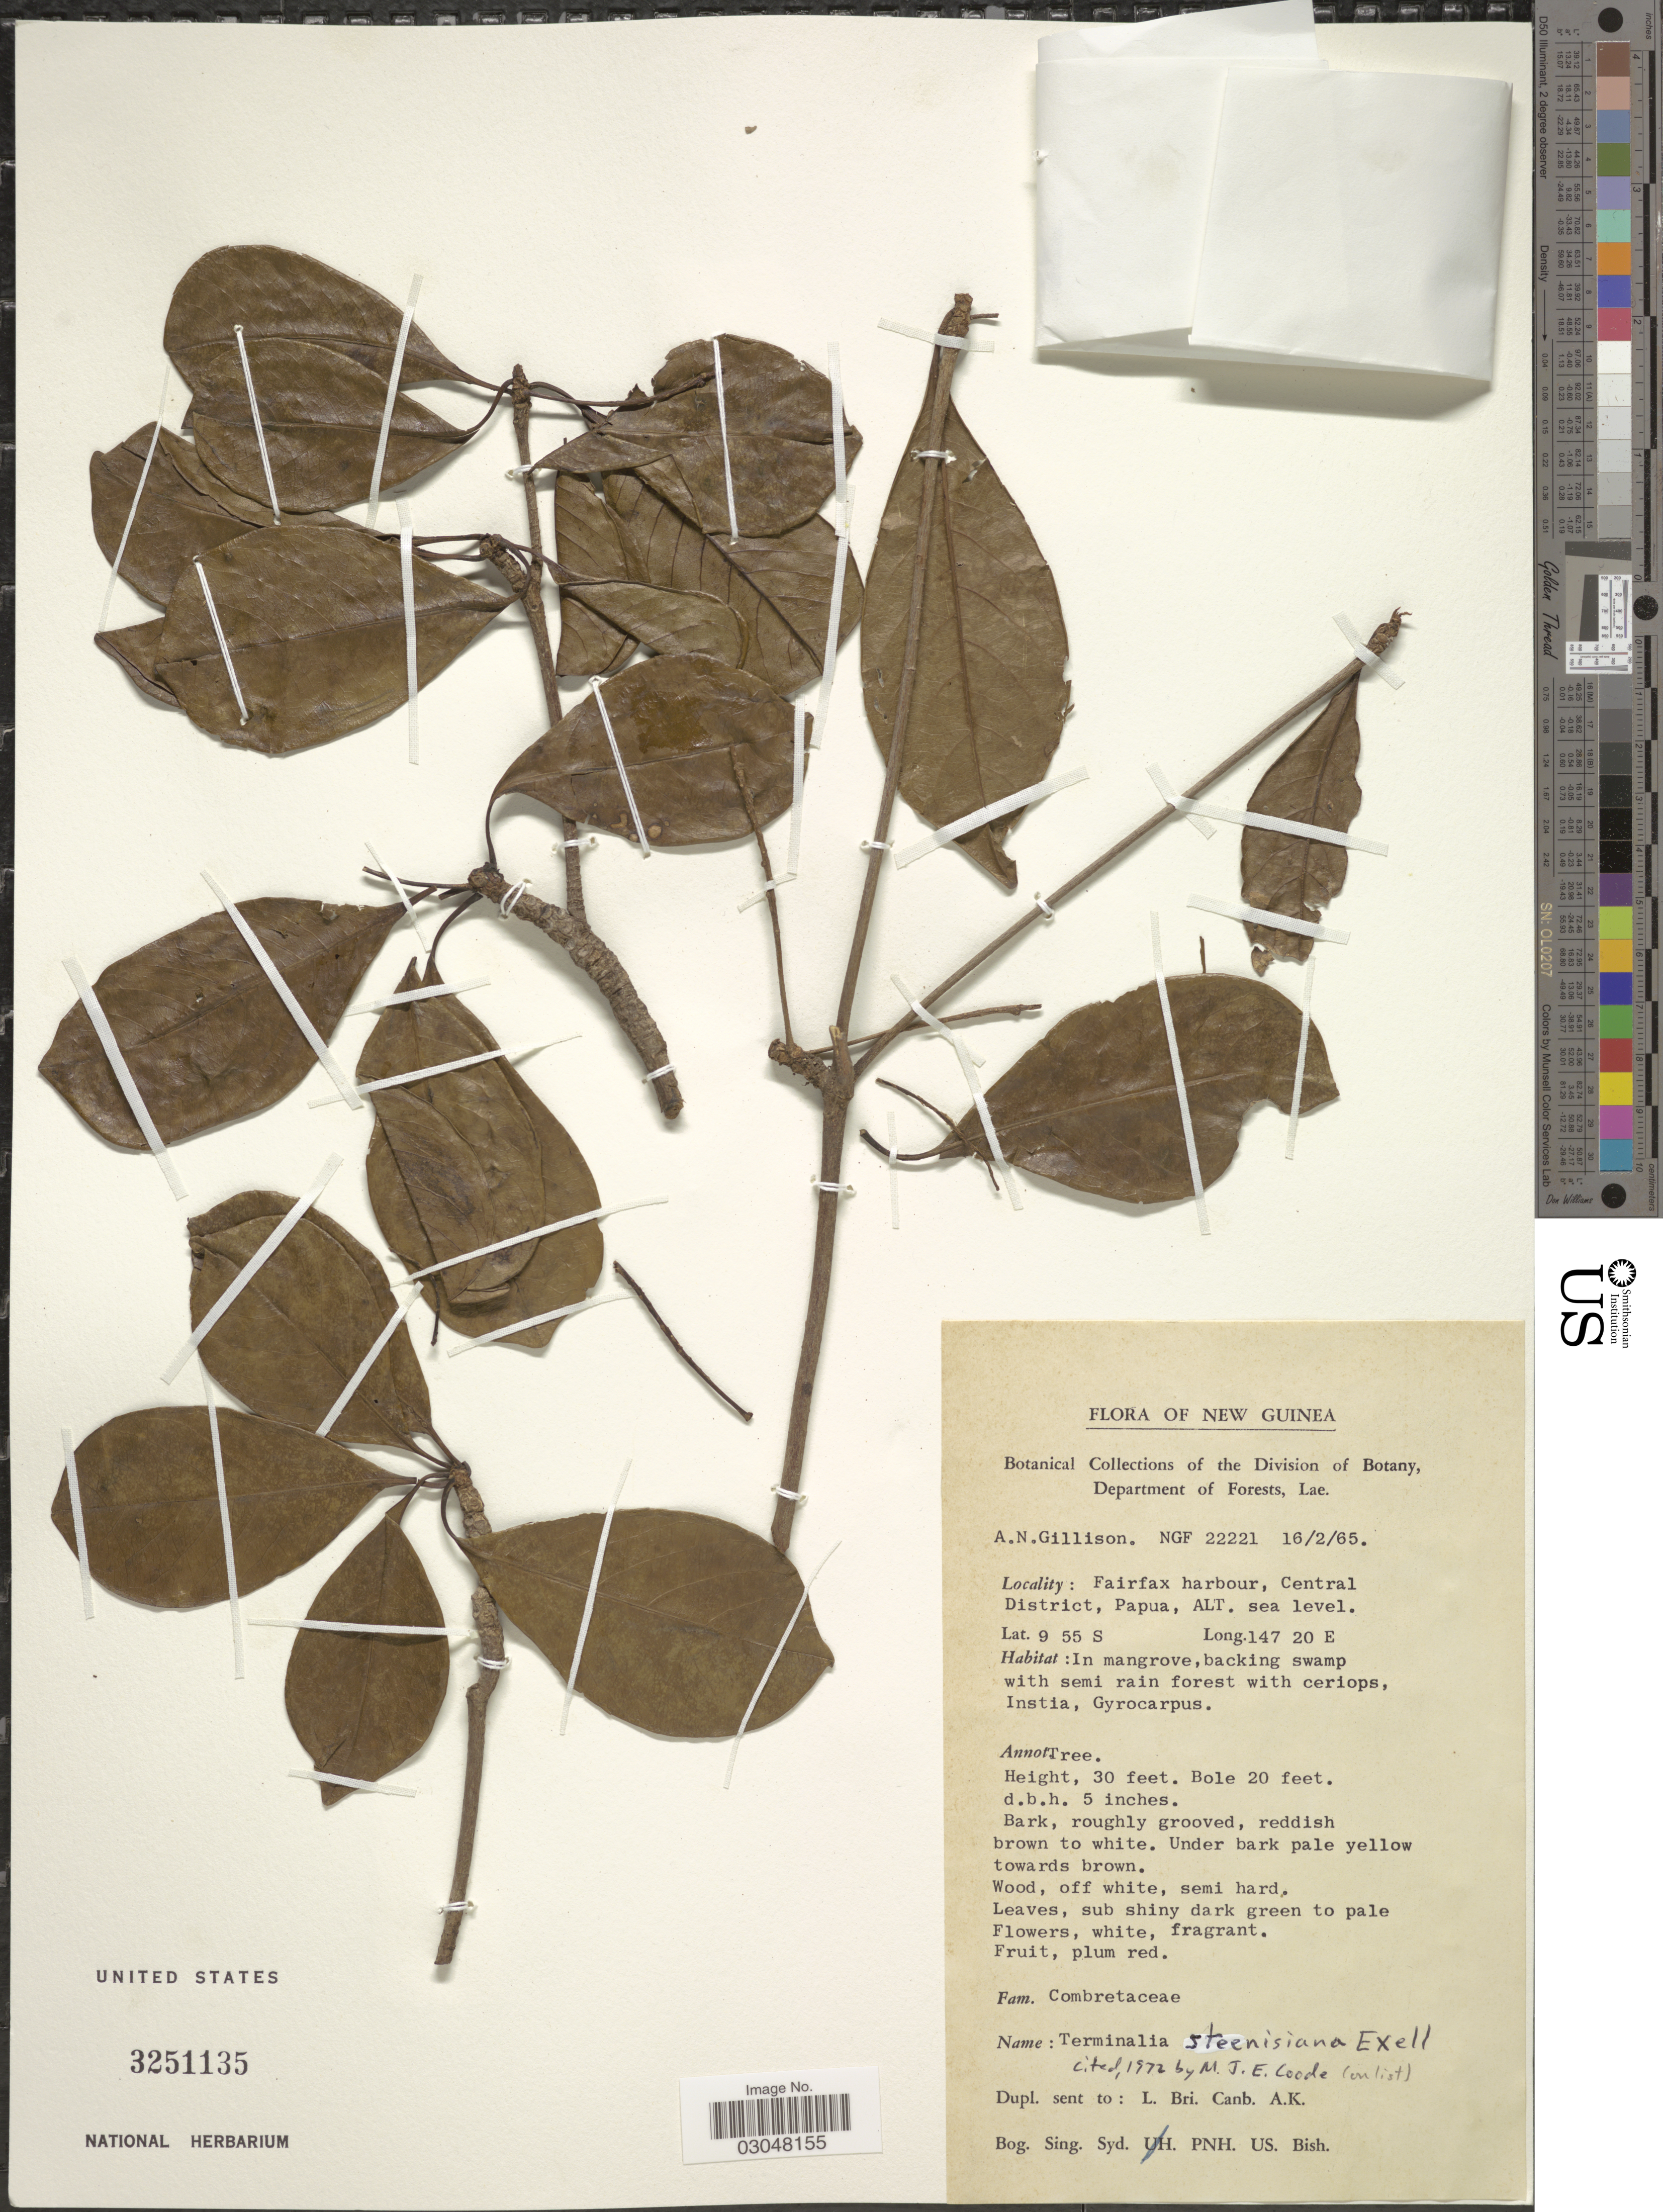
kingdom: Plantae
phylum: Tracheophyta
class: Magnoliopsida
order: Myrtales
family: Combretaceae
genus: Terminalia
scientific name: Terminalia steenisiana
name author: Exell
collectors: A. Gillison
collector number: NGF 22221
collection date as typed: Transcribed d/m/y: 16/2/65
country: Papua New Guinea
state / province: Central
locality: New Guinea. Fairfax harbour, Central District, Papua.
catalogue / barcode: US 3251135